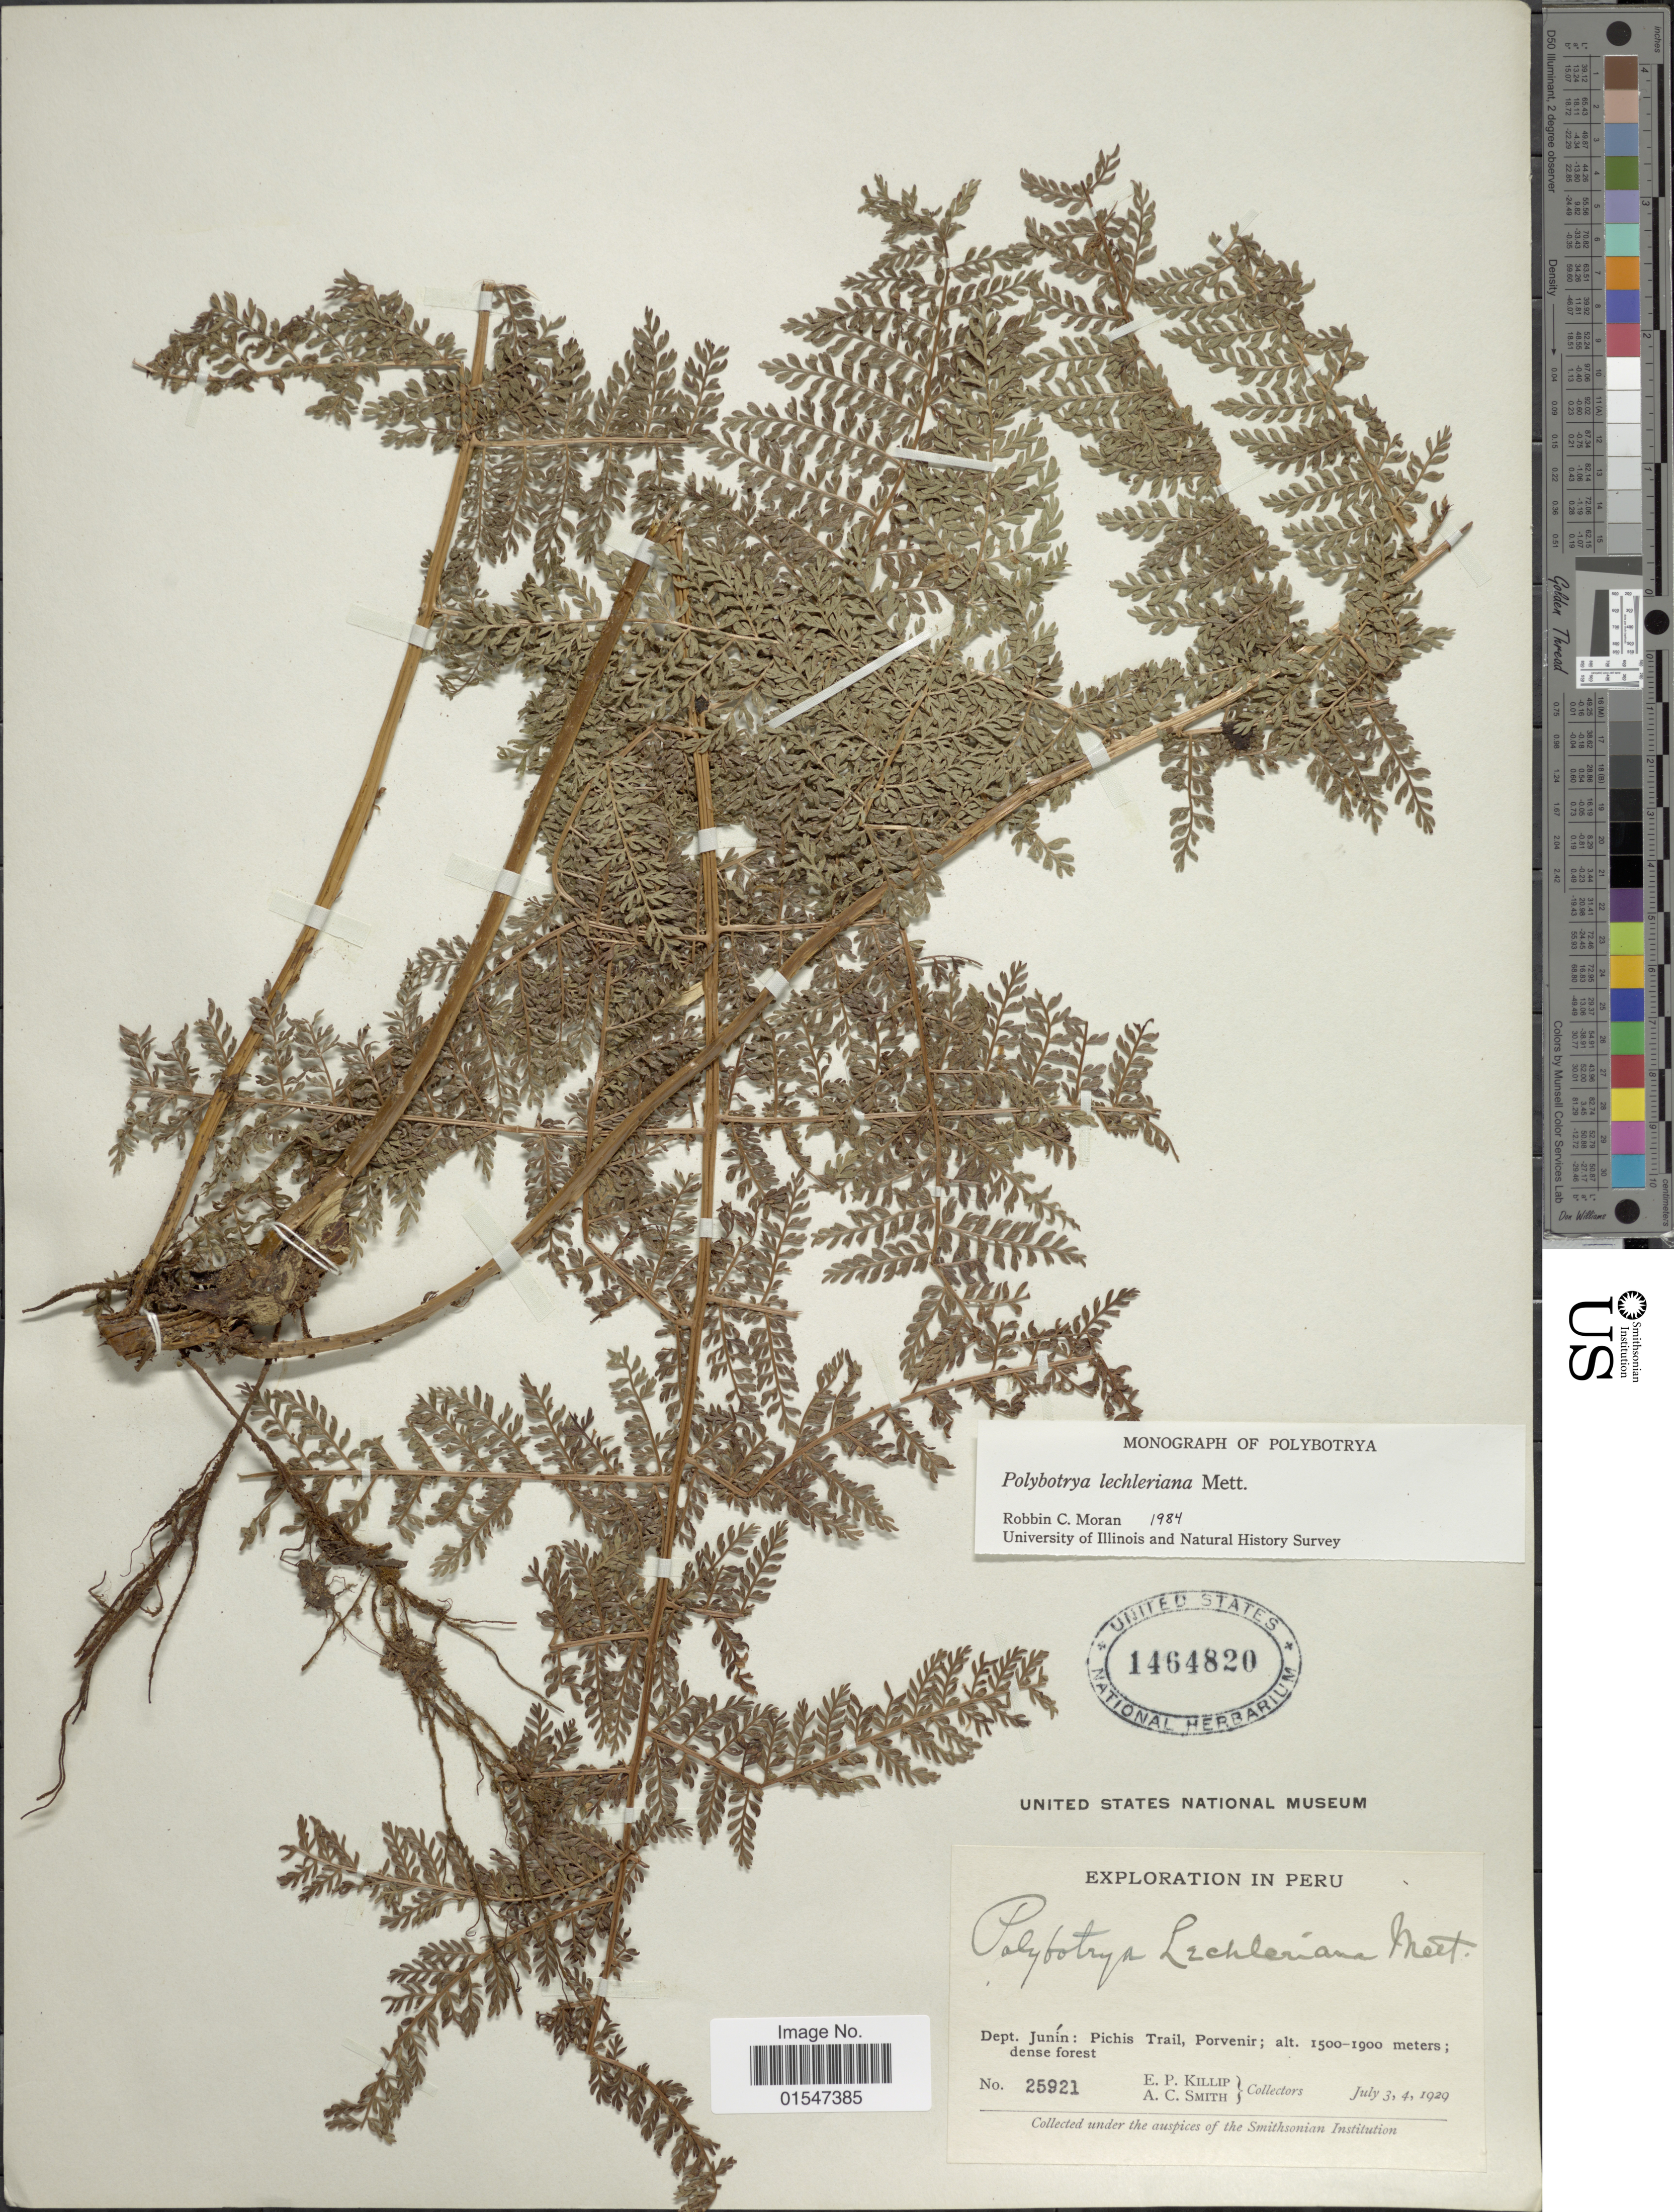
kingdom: Plantae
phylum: Tracheophyta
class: Polypodiopsida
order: Polypodiales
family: Dryopteridaceae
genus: Polybotrya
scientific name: Polybotrya lechleriana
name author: Mett.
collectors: E. P. Killip & A. C. Smith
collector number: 25921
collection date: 1929-07-03/1929-07-04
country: Peru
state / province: Junín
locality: Pichis Trail. Porvenir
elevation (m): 1500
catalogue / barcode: US 1464820